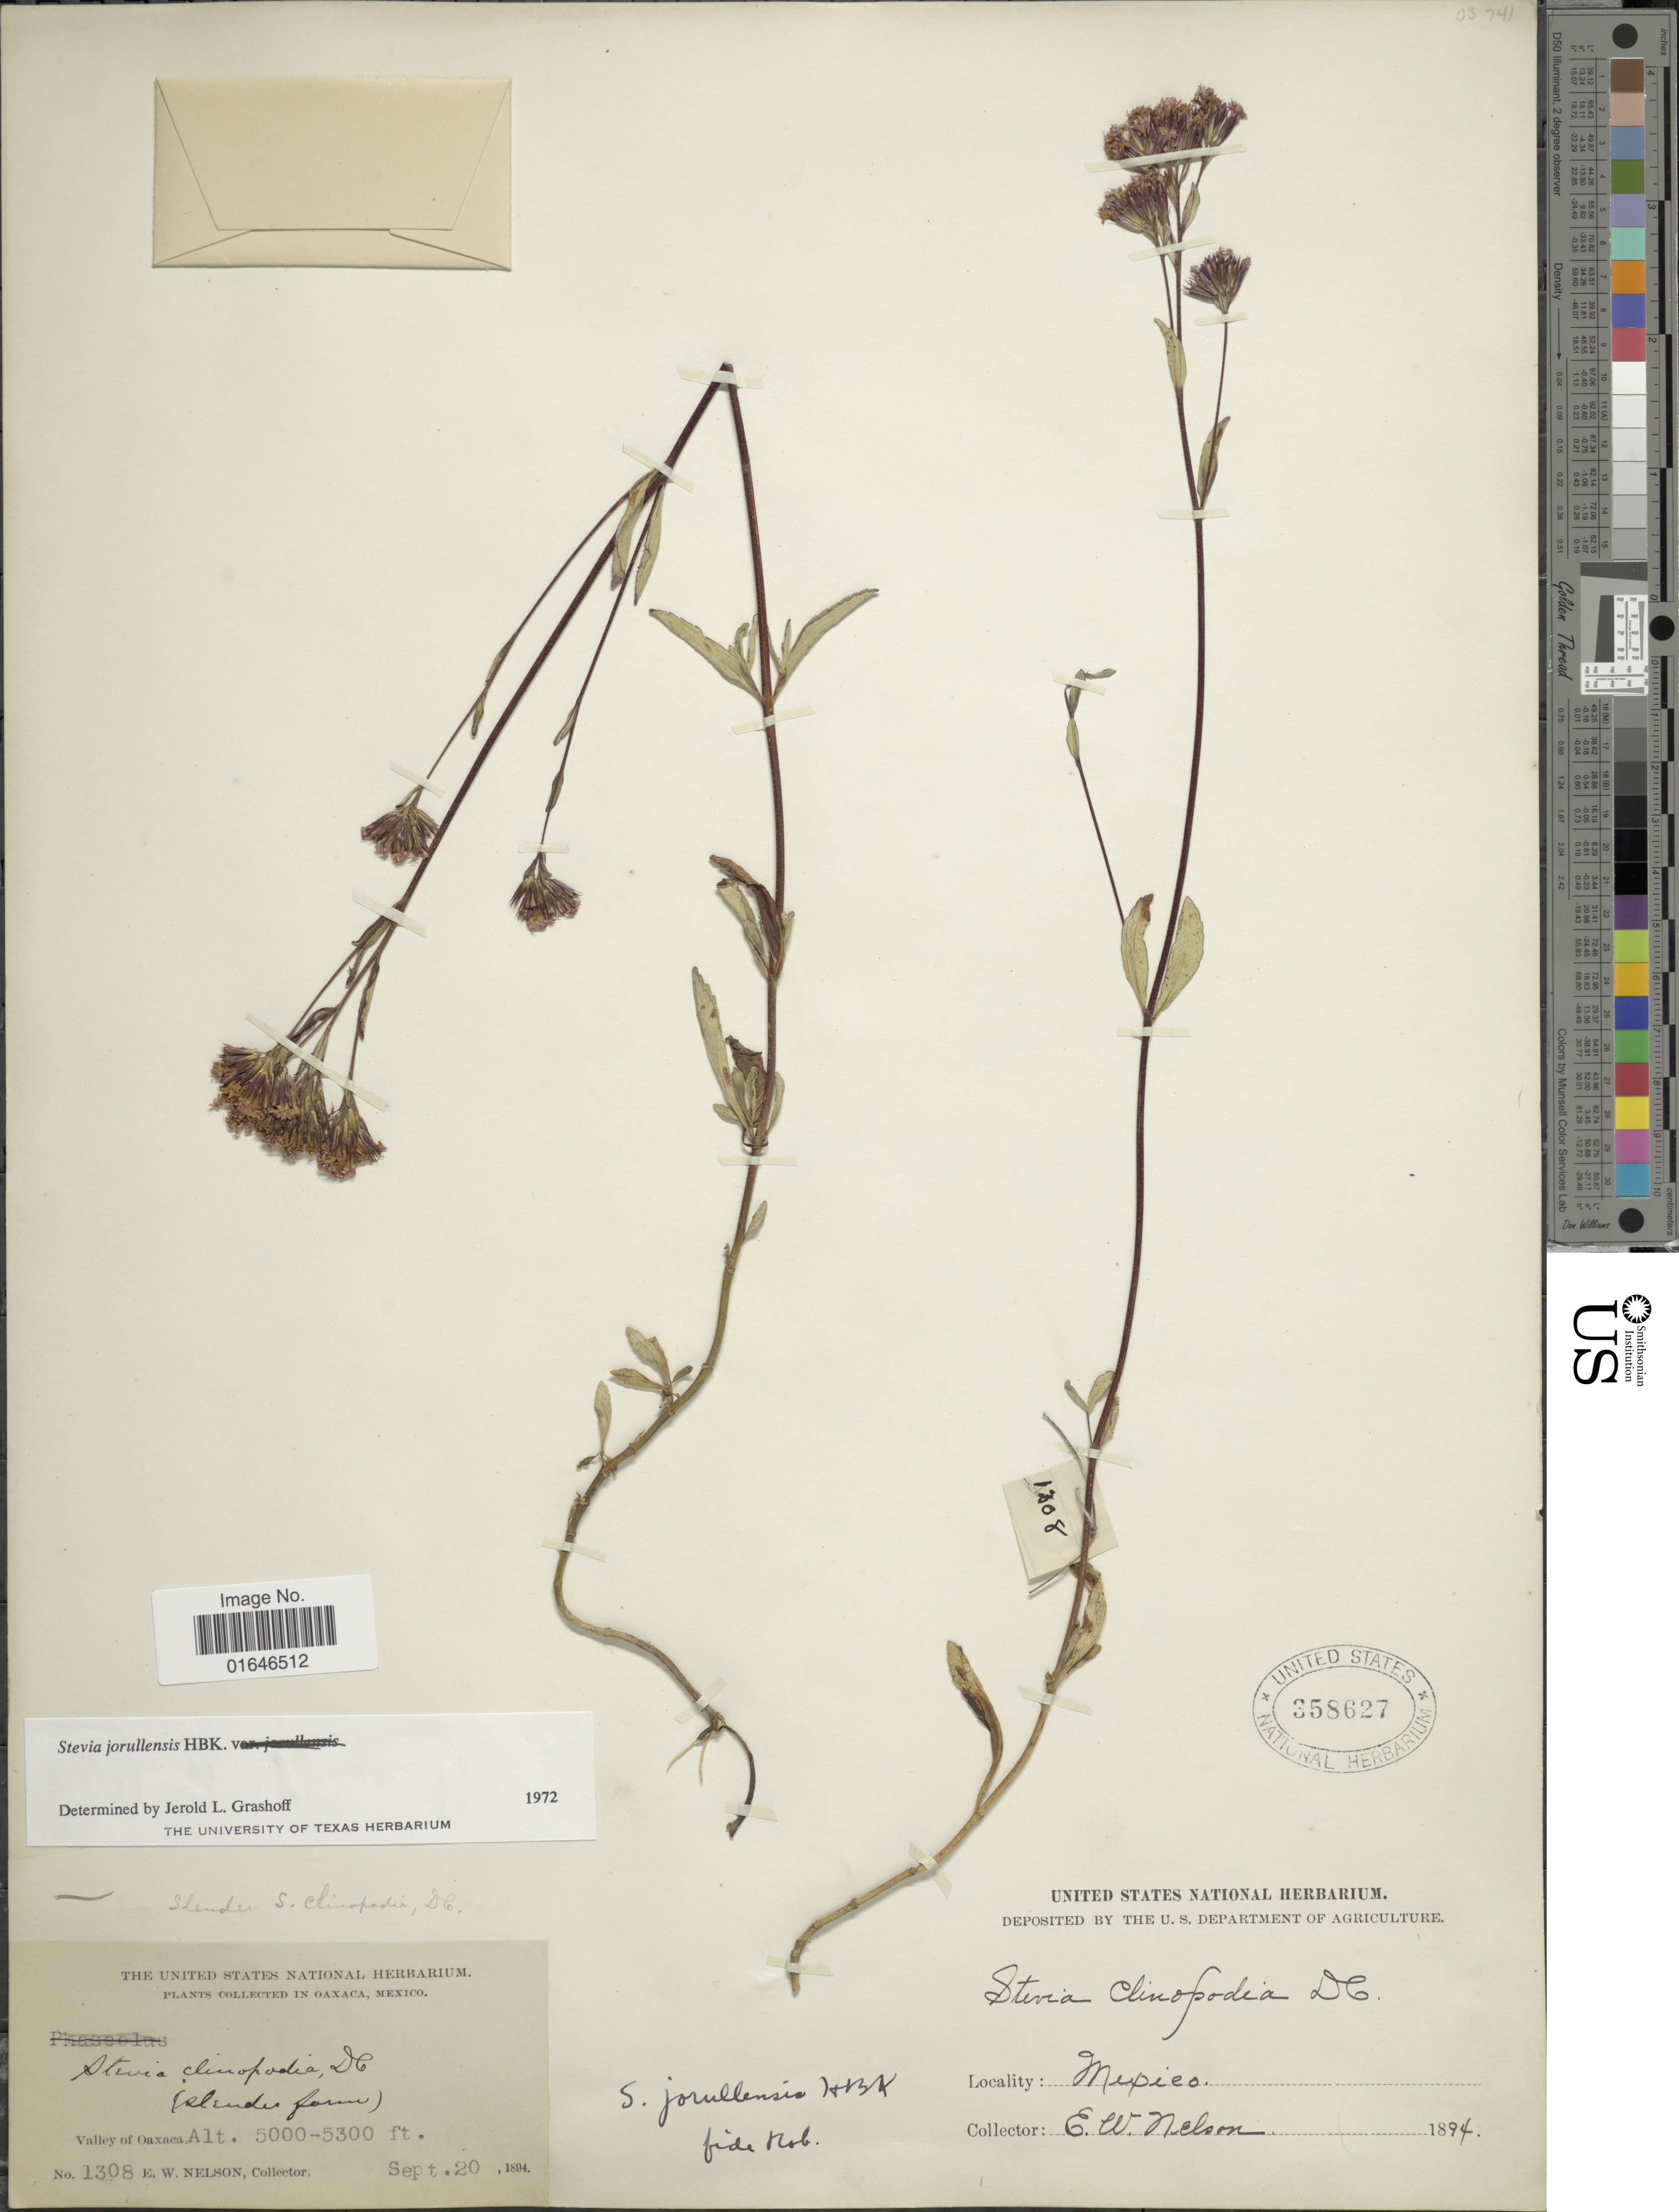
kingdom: Plantae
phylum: Tracheophyta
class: Magnoliopsida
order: Asterales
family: Asteraceae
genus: Stevia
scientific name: Stevia jorullensis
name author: Kunth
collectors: E. W. Nelson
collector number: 1308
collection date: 1894-09-20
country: Mexico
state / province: Oaxaca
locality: Valley of Oaxaca.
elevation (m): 1524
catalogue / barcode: US 358627